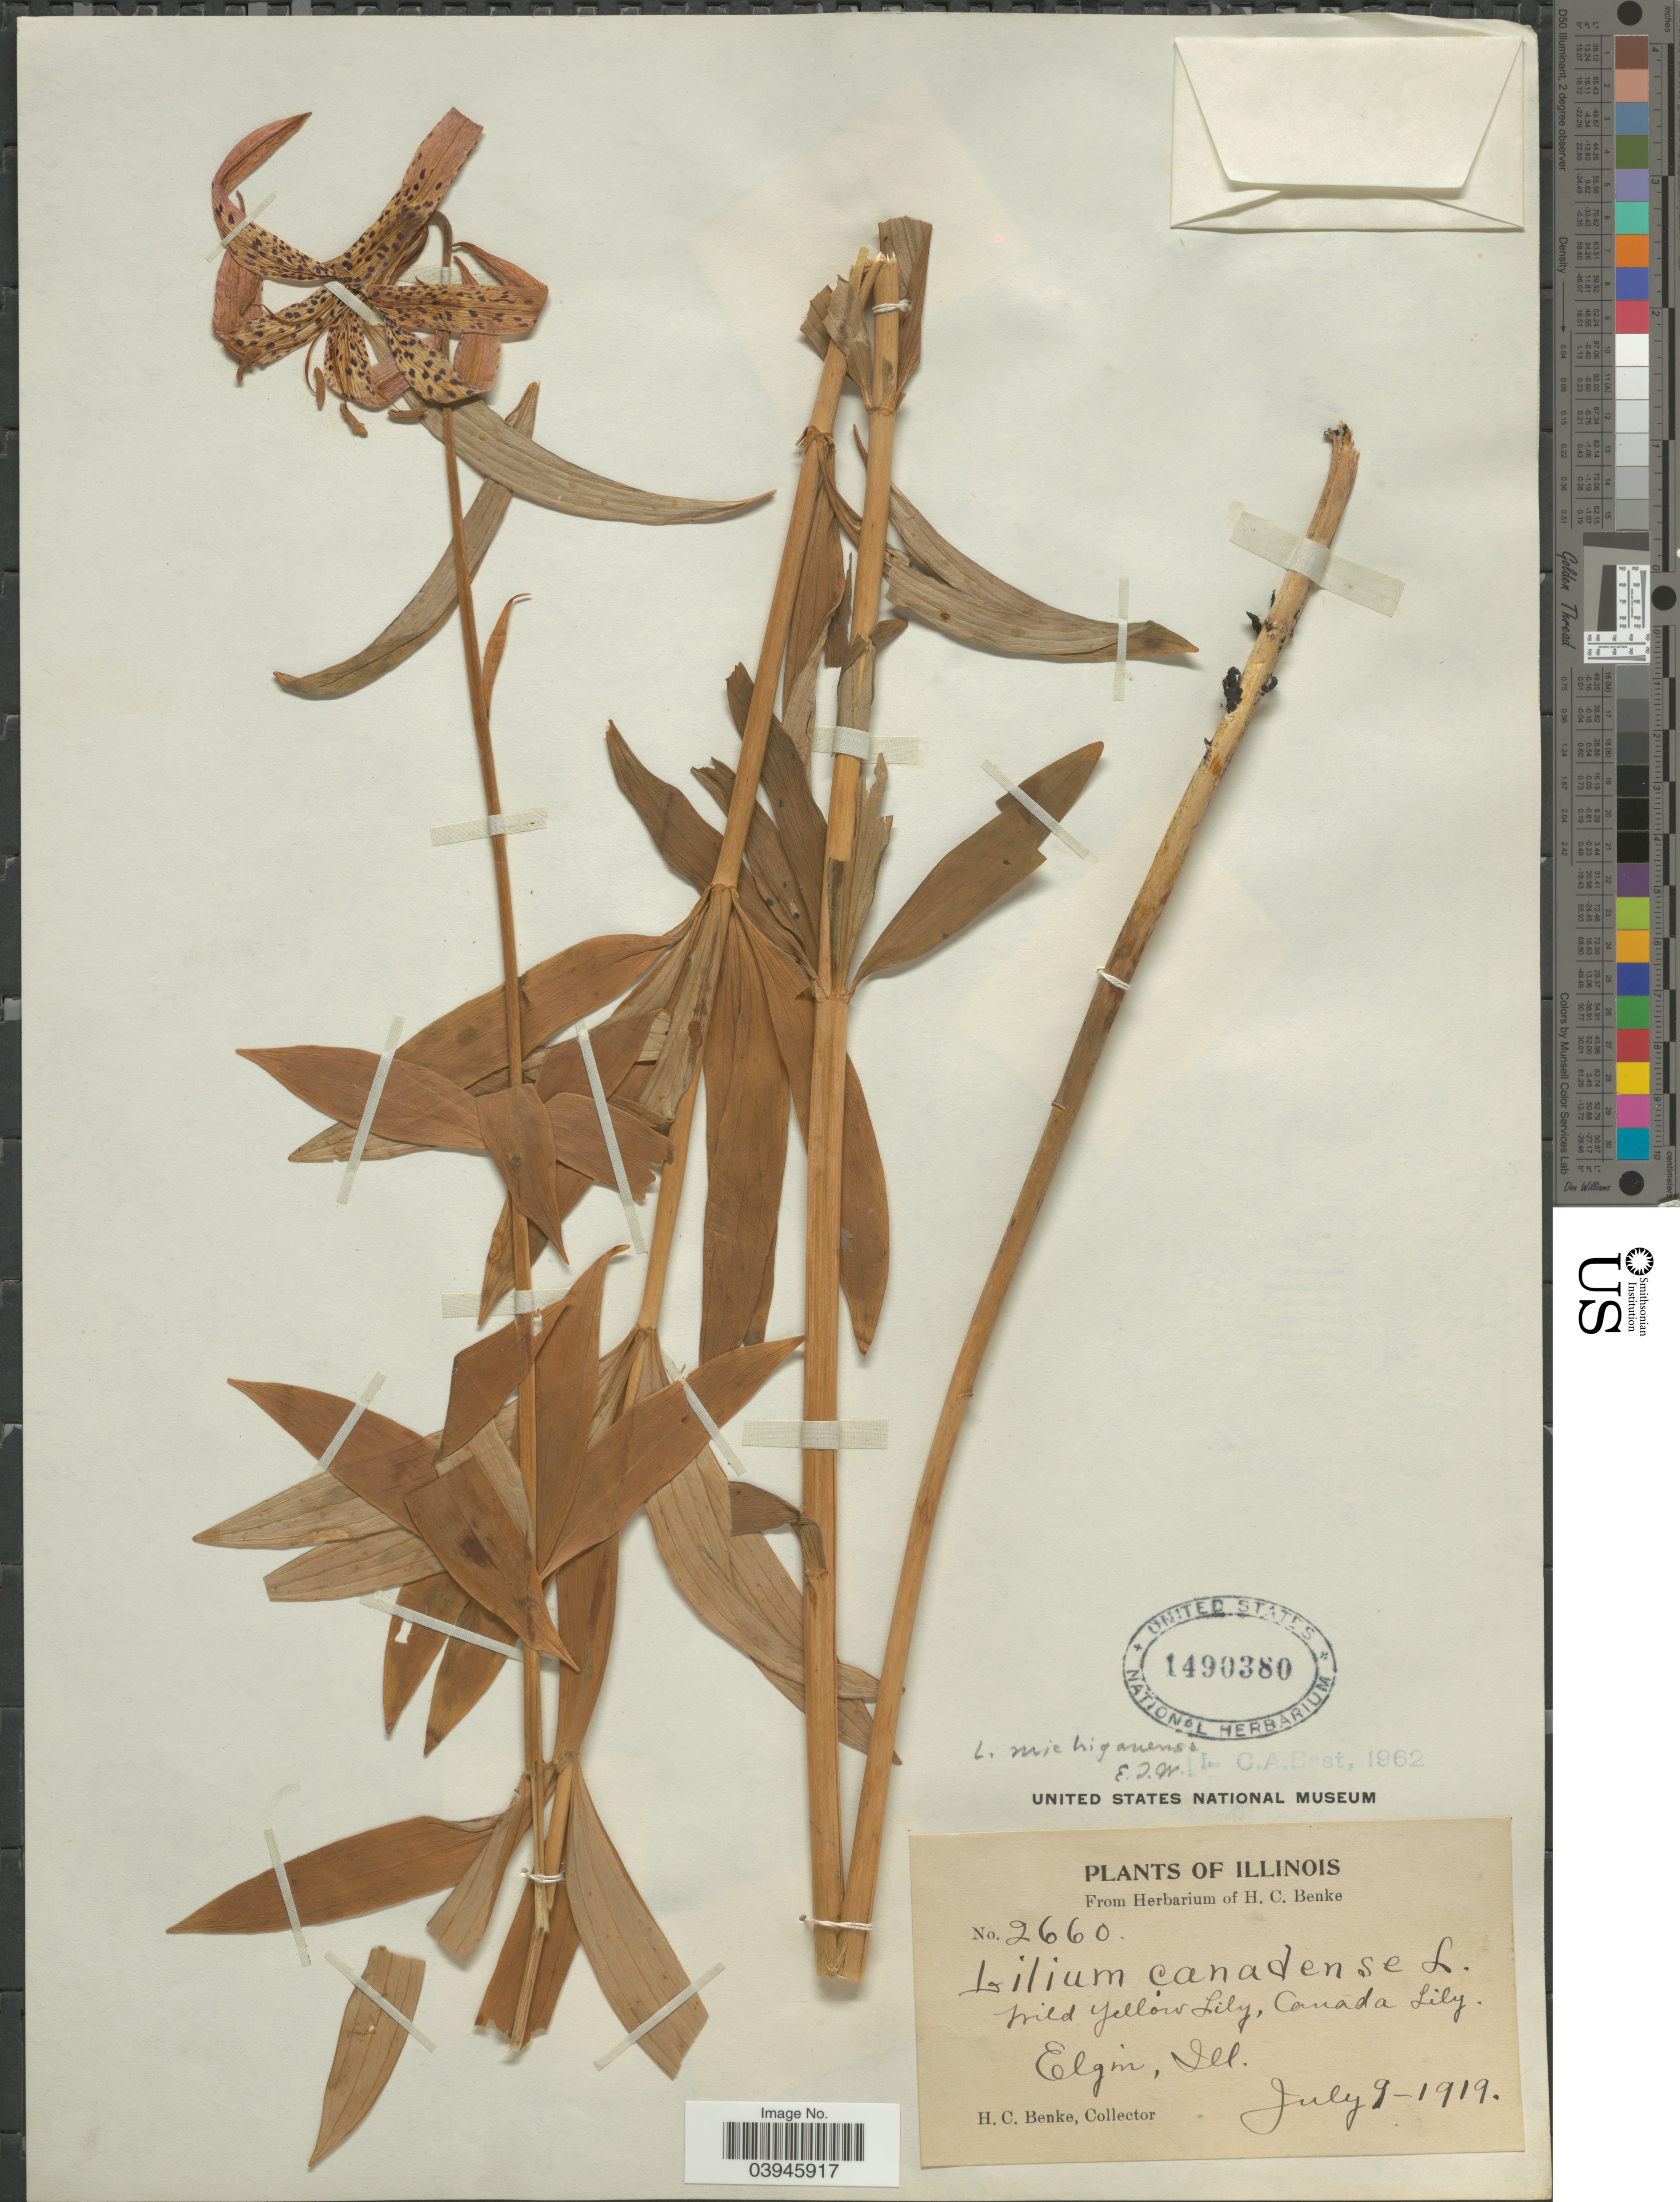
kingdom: Plantae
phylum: Tracheophyta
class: Liliopsida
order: Liliales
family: Liliaceae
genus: Lilium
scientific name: Lilium michiganense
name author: Farw.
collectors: H. Benke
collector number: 2660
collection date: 1919-07-09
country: United States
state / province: Illinois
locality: Elgin.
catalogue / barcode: US 1490380